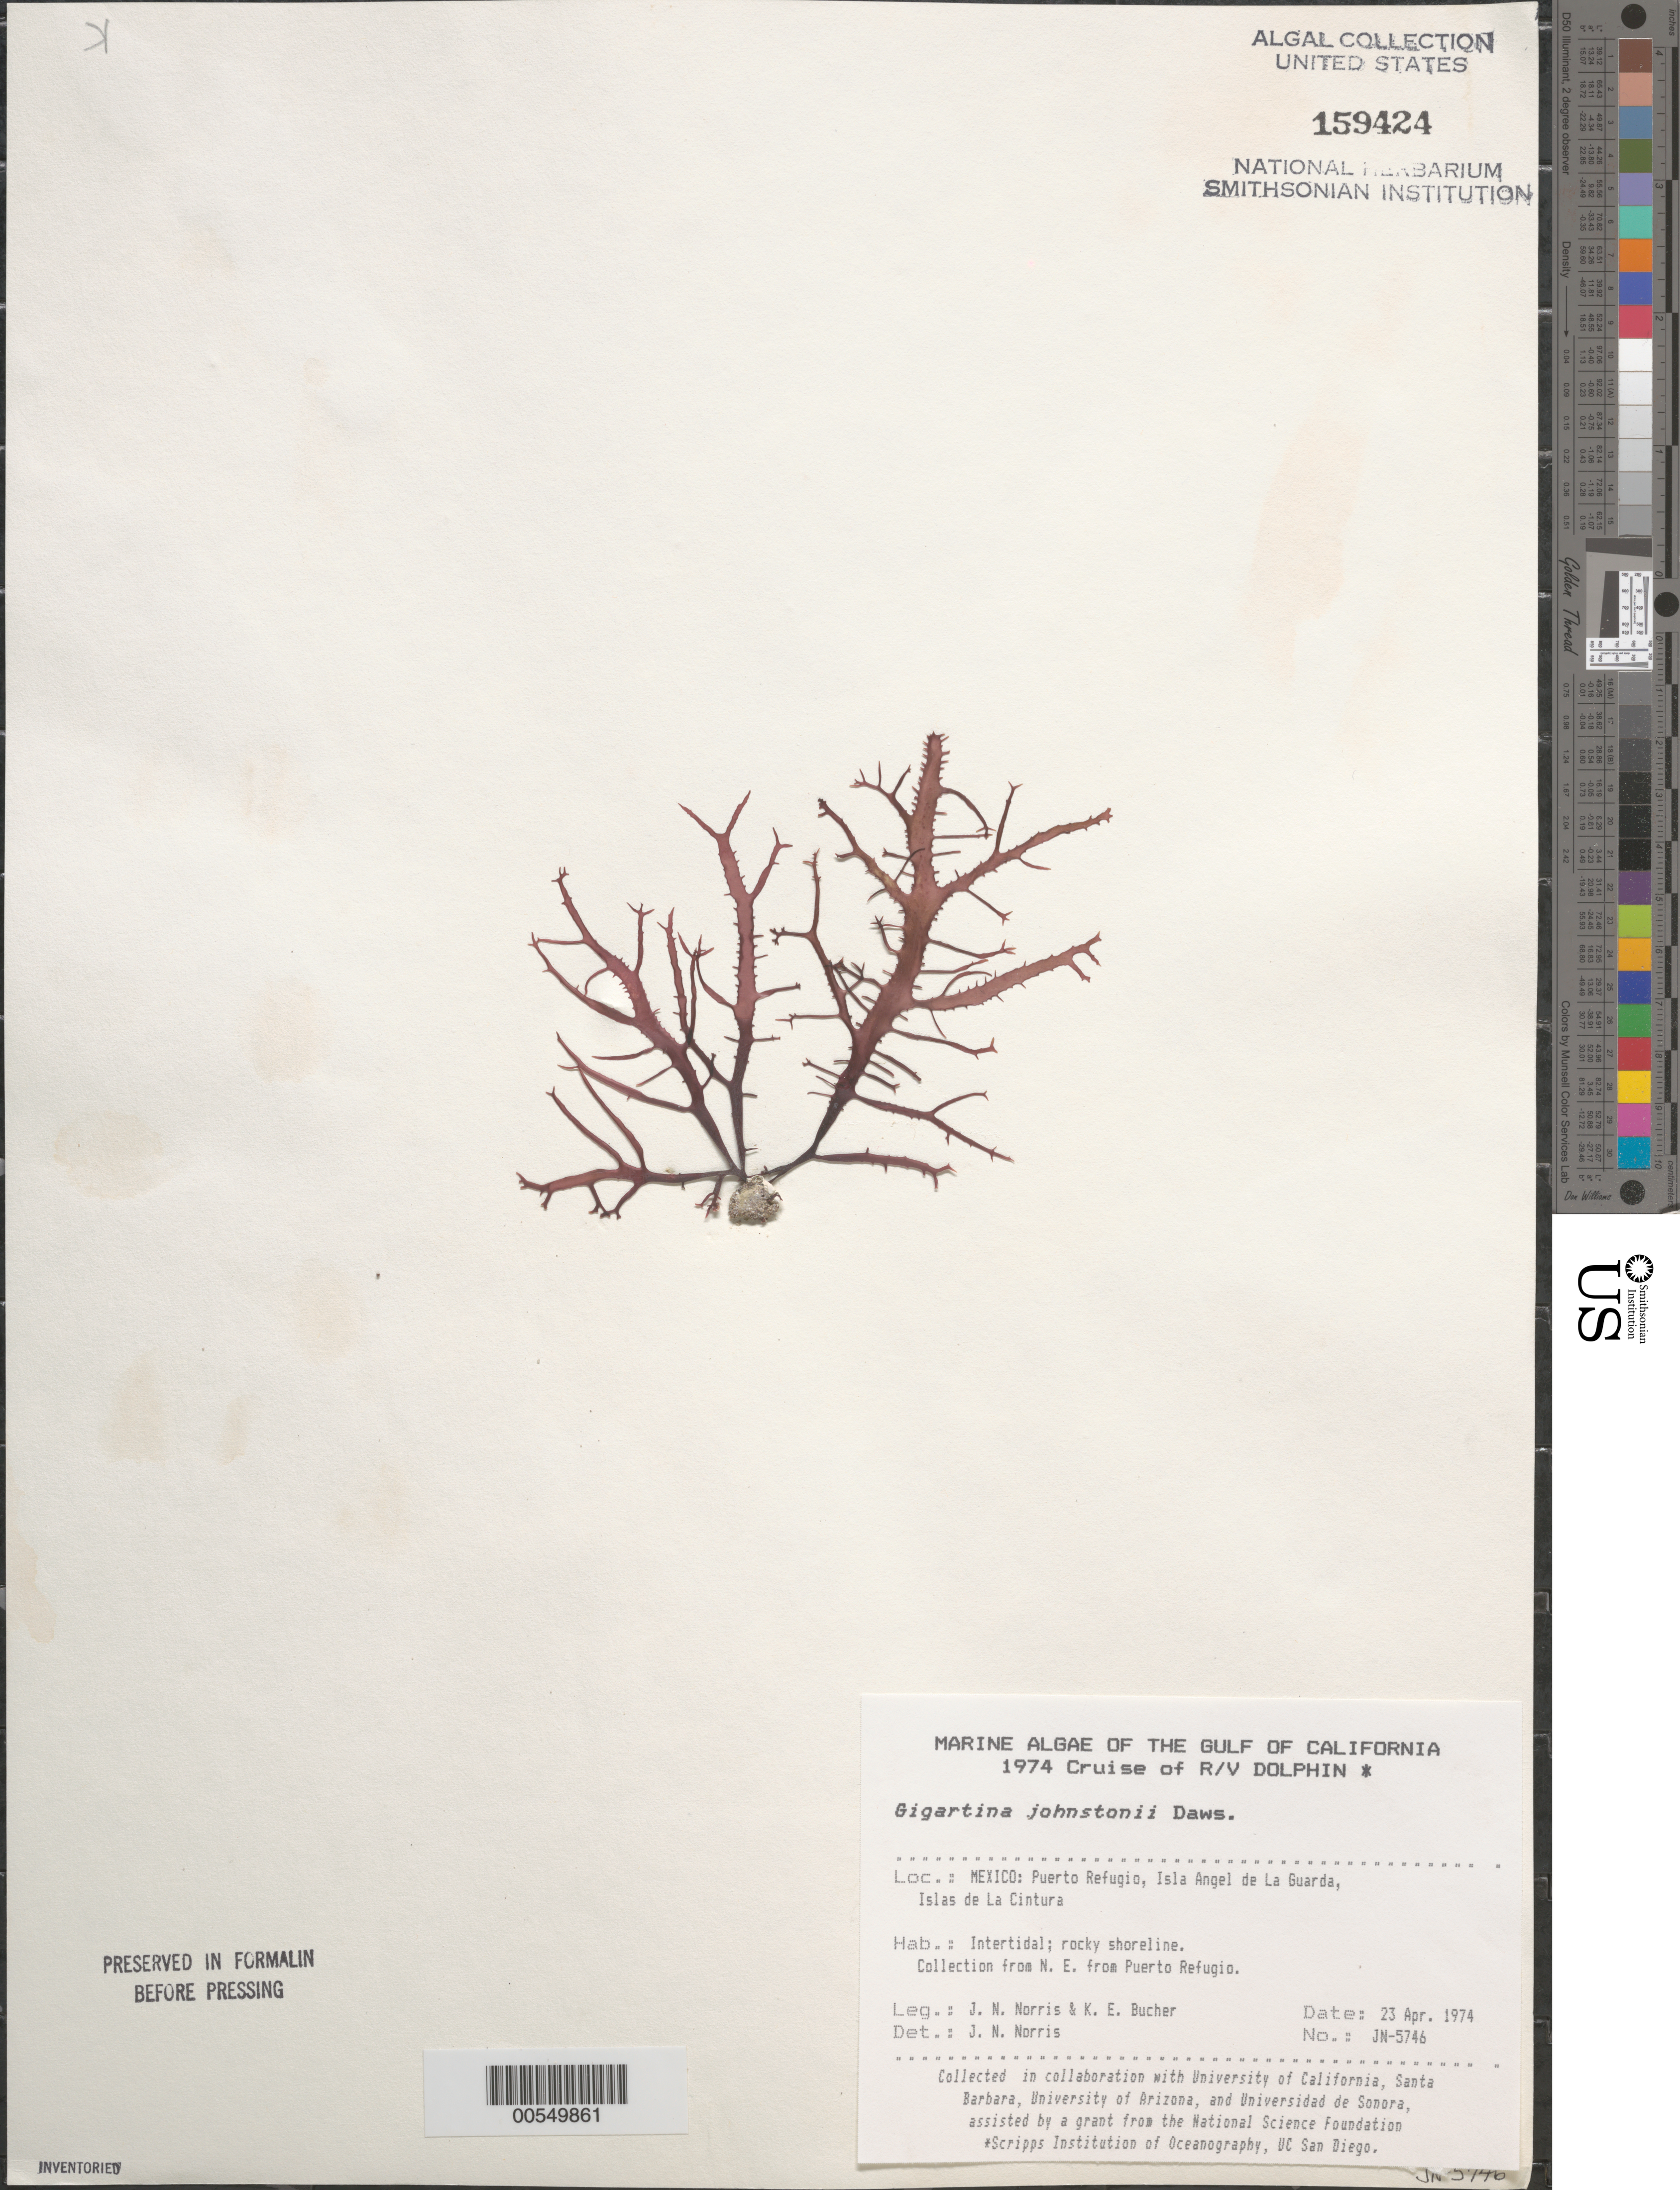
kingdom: Plantae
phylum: Rhodophyta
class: Florideophyceae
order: Gigartinales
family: Gigartinaceae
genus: Chondracanthus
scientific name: Chondracanthus squarrulosus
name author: (Setch. & N.L. Gardner) J.R. Hughey et al.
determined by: Algae name updating Project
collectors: J. N. Norris & K. E. Bucher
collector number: JN-5746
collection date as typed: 23 Apr 1974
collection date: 1974-04-23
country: Mexico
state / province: Baja California Norte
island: Isla Angel de la Guarda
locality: Puerto Refugio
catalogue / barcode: US 159424